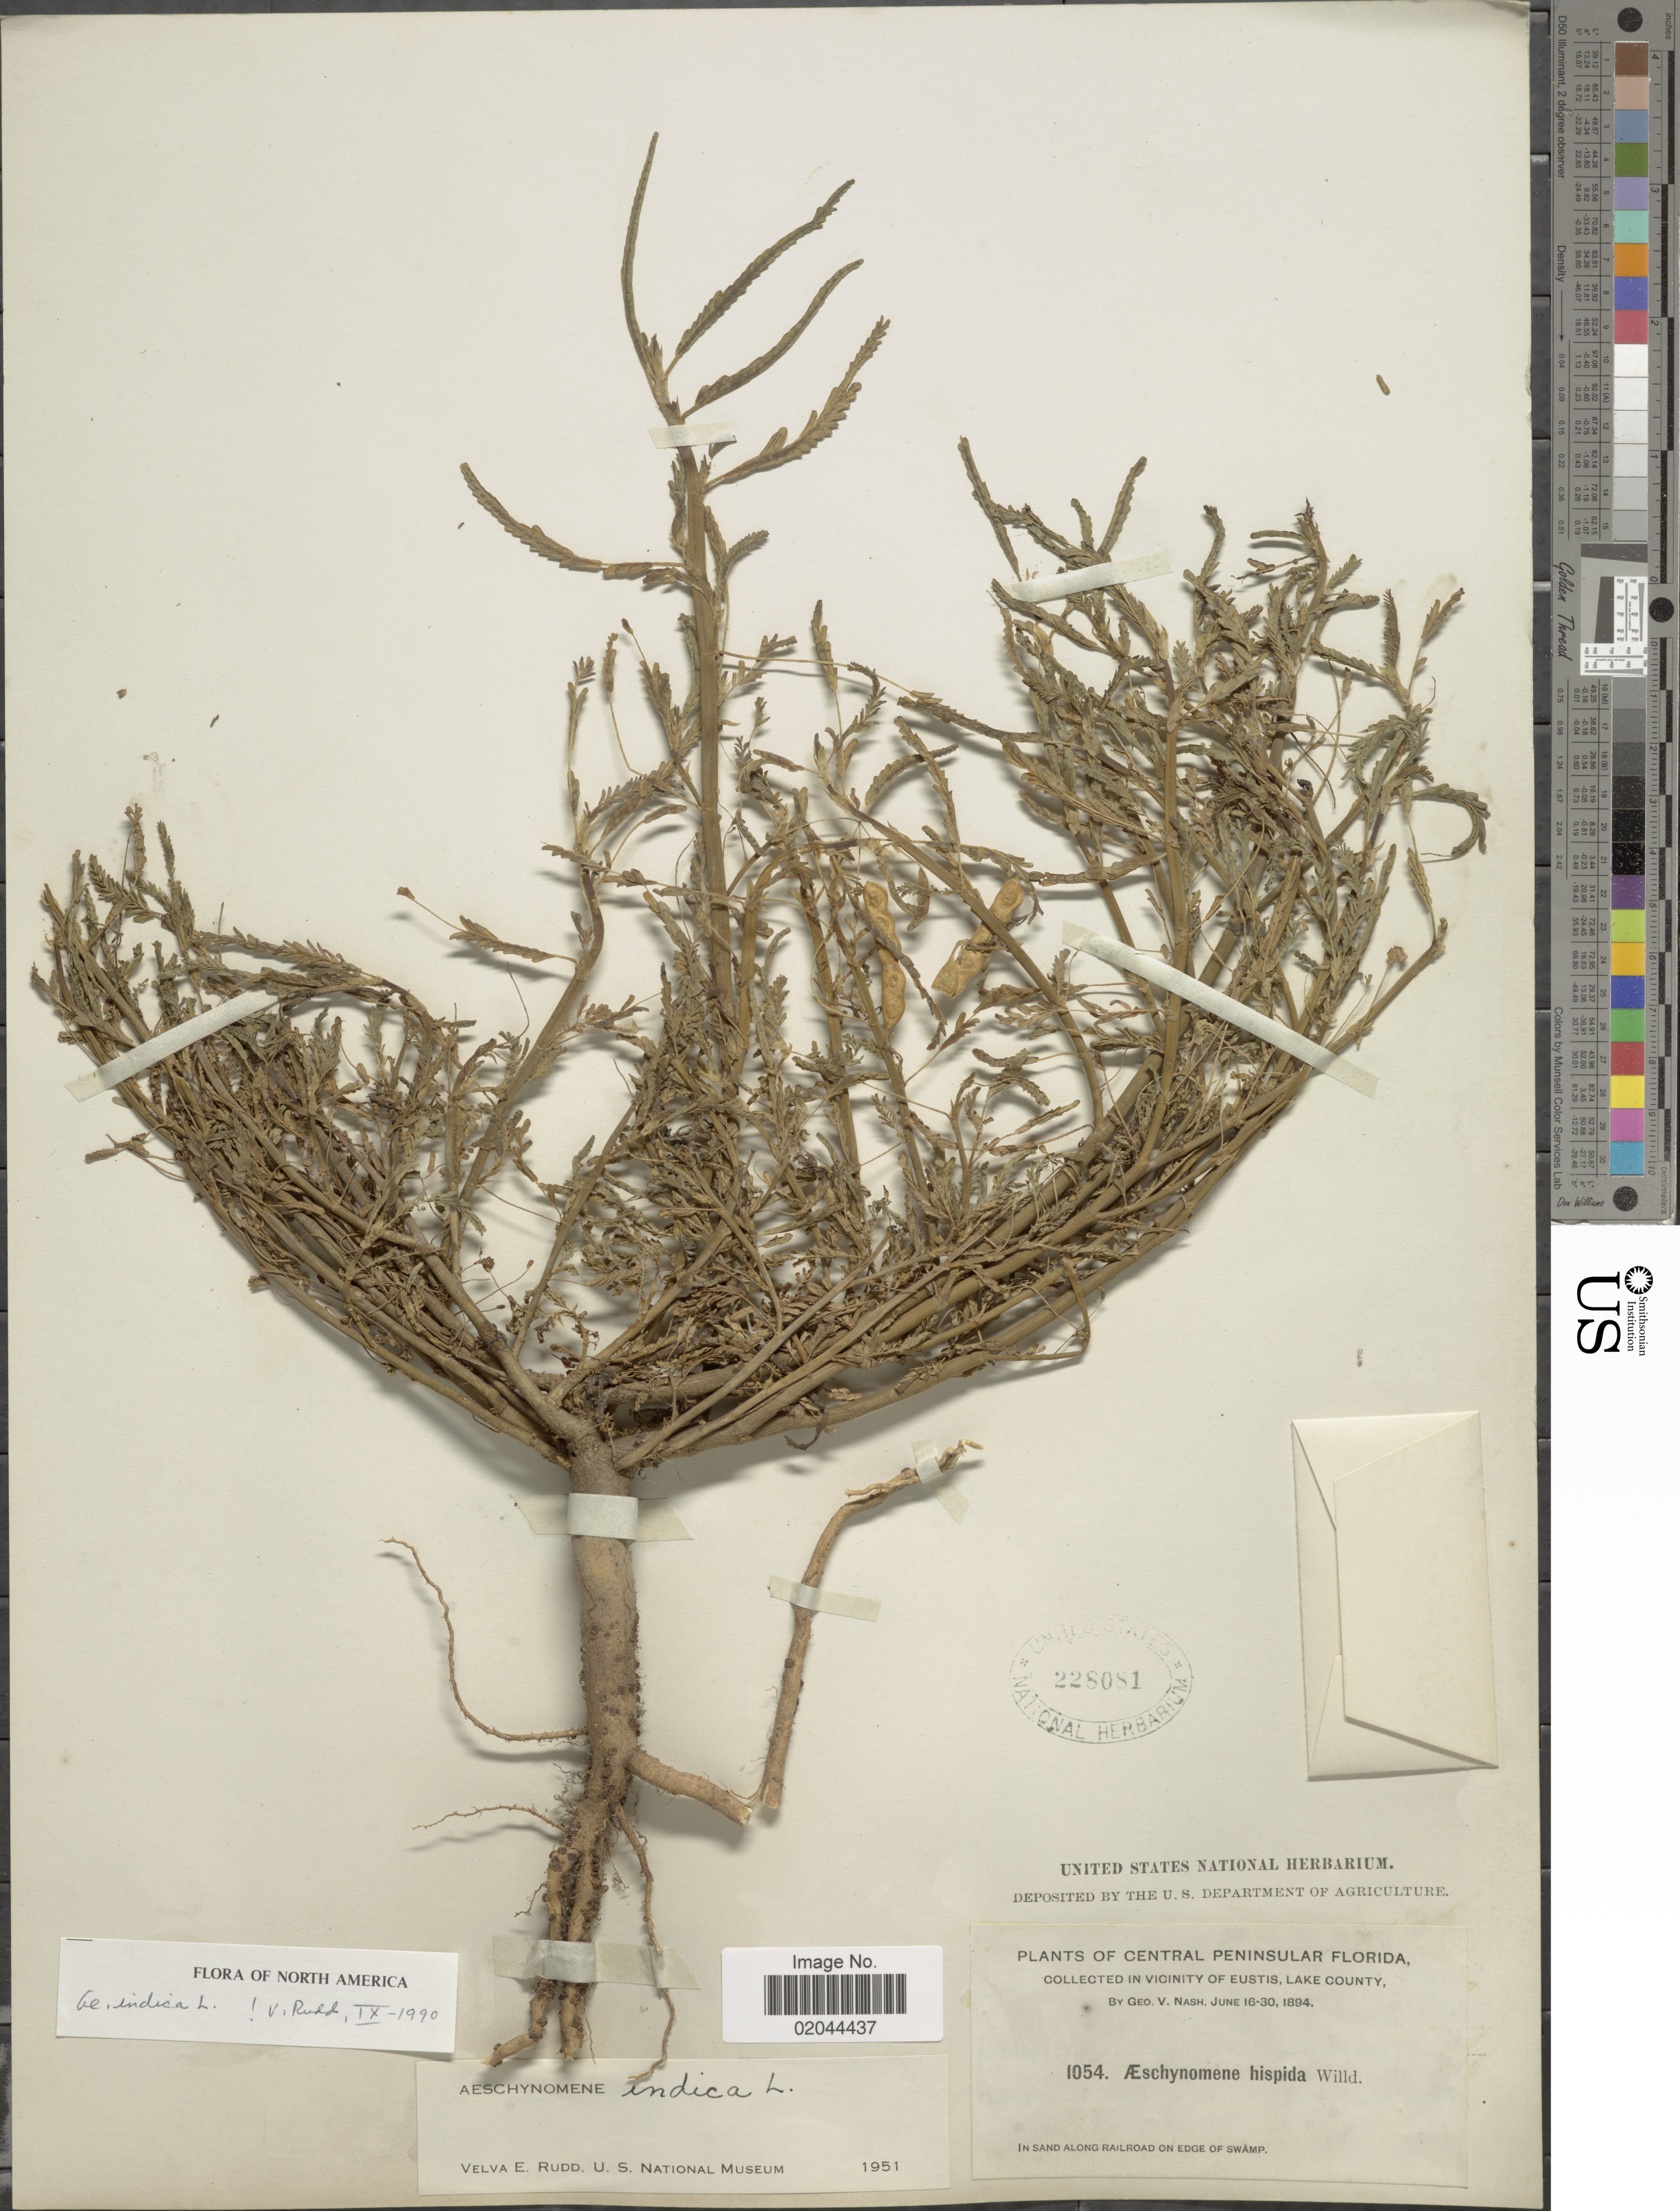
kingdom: Plantae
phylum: Tracheophyta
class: Magnoliopsida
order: Fabales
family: Fabaceae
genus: Aeschynomene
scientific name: Aeschynomene indica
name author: L.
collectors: G. V. Nash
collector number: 1054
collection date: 1894-06-16/1894-06-30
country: United States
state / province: Florida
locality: Central Peninsular, vicinity of Eustis, Lake County, in sand along railroad on edge of swamp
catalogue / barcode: US 228081